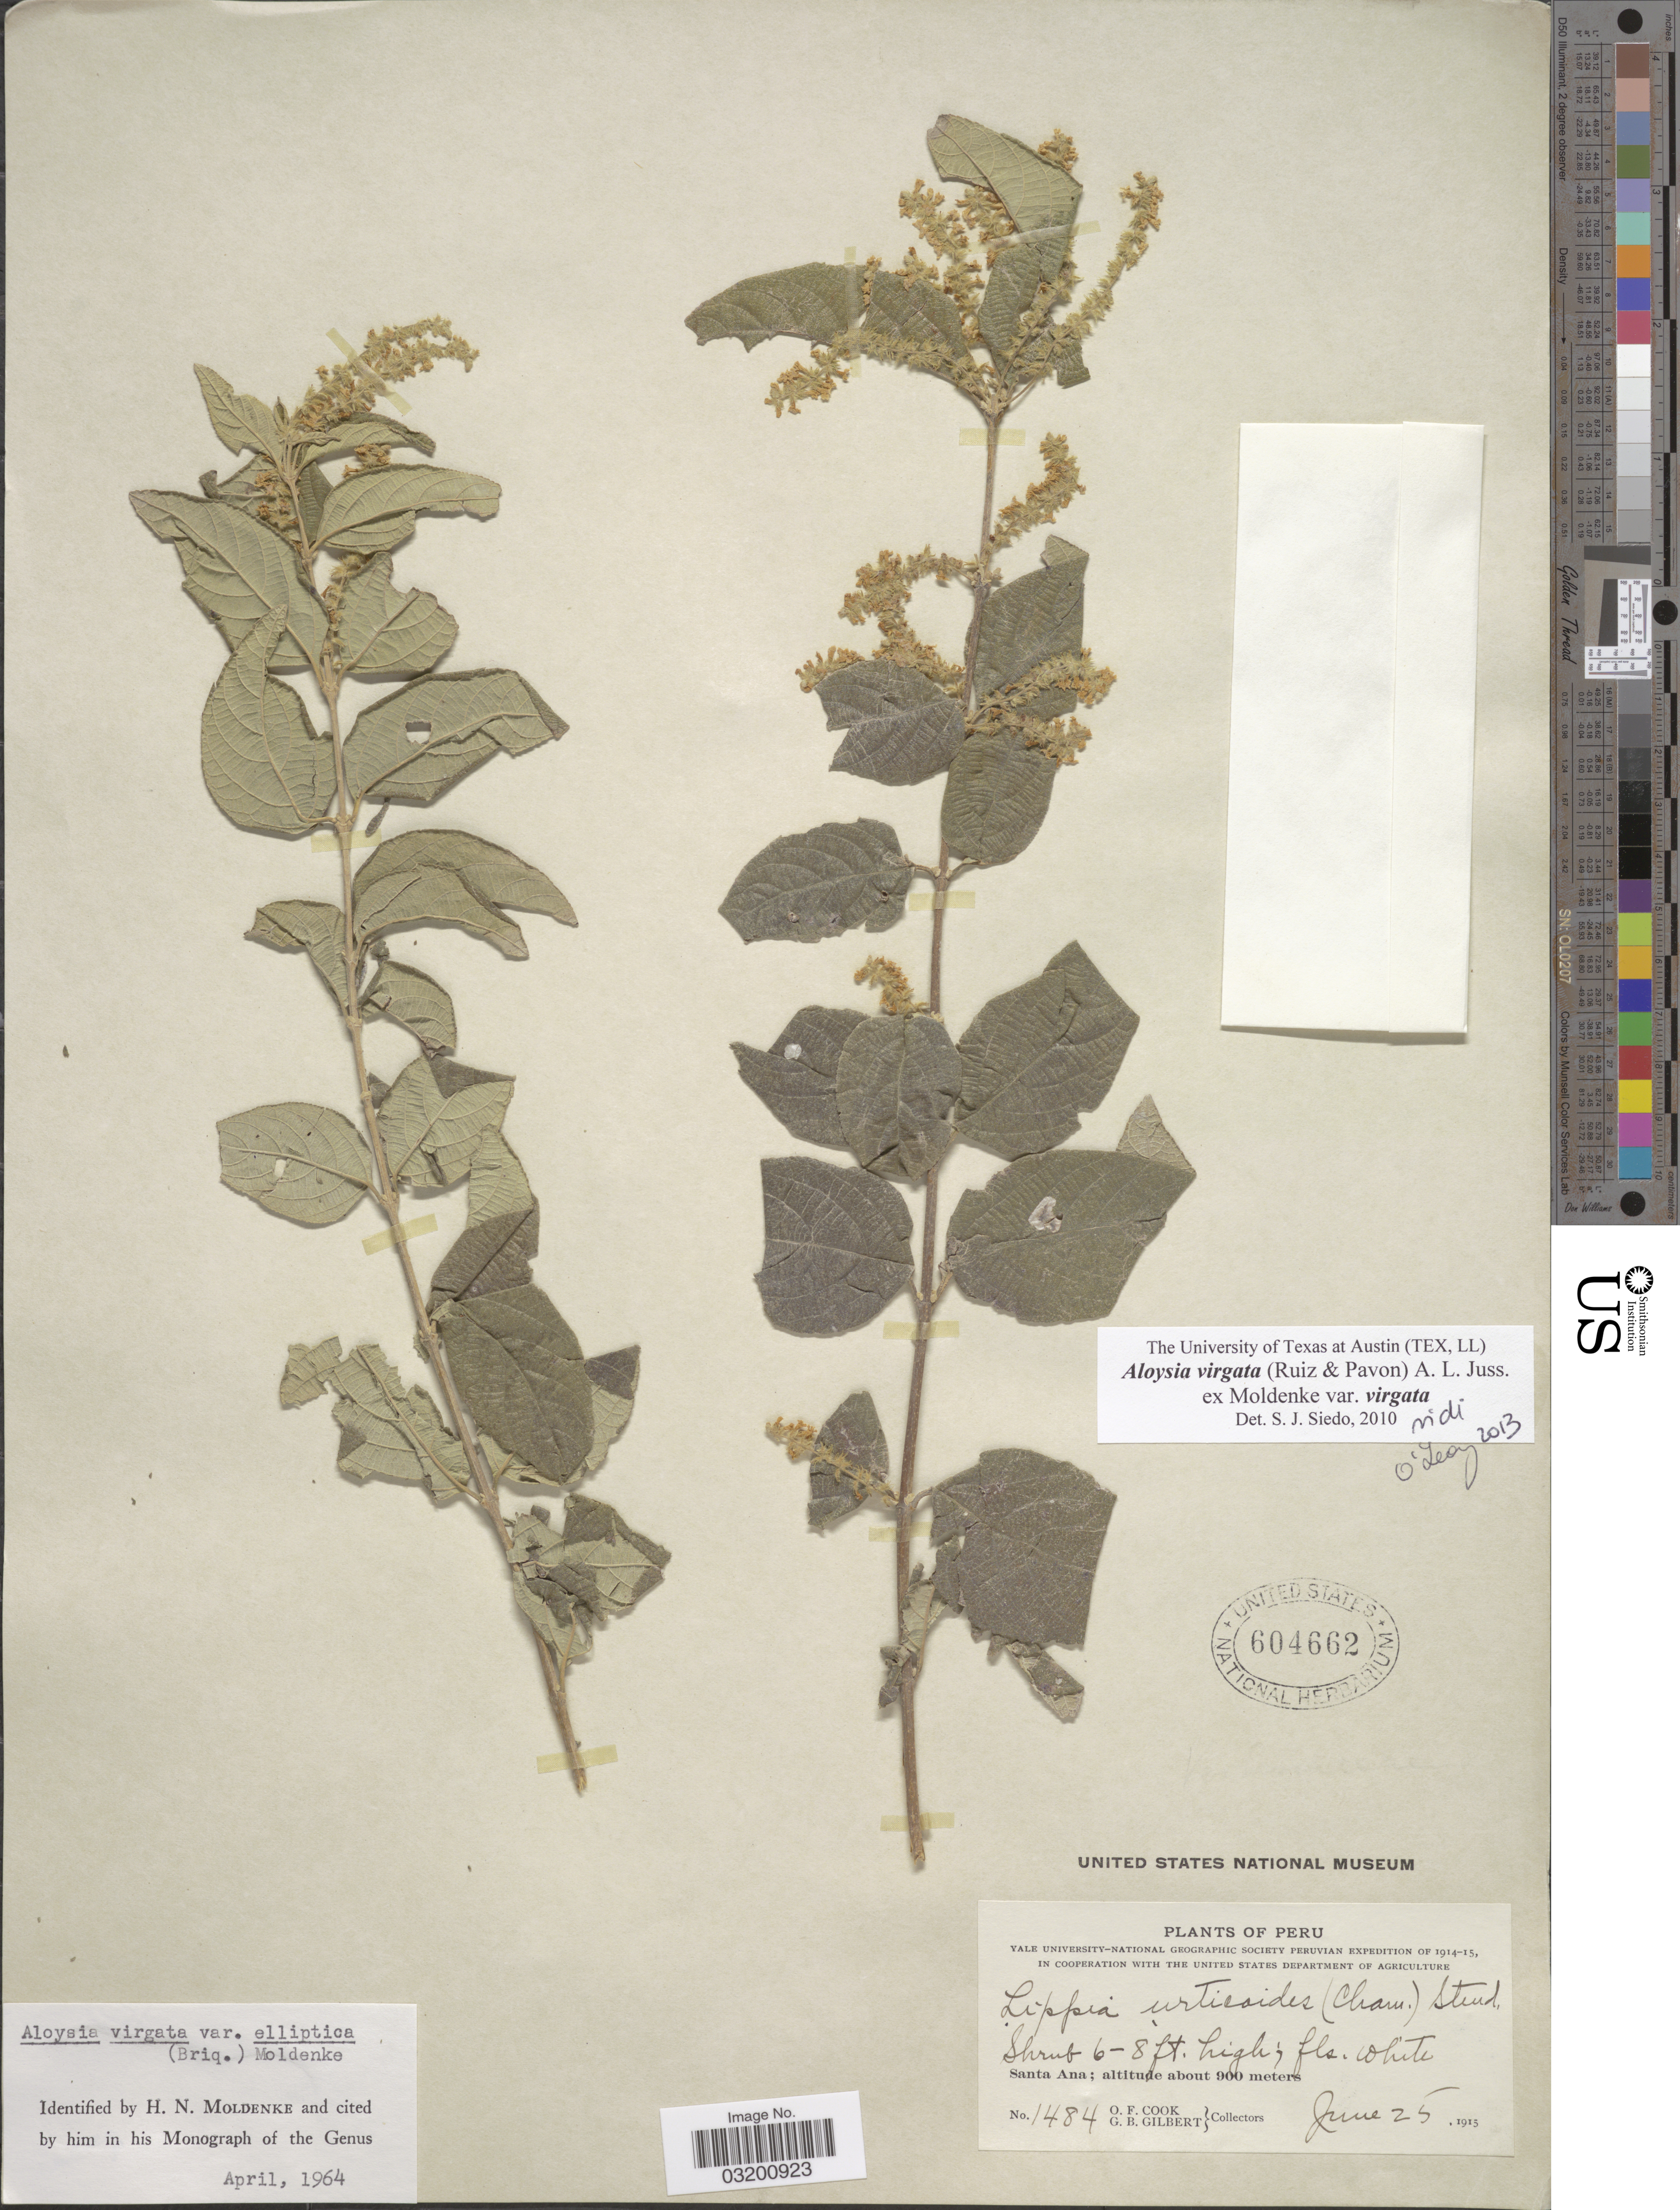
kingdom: Plantae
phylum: Tracheophyta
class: Magnoliopsida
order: Lamiales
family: Verbenaceae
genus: Aloysia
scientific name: Aloysia virgata var. virgata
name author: (Ruiz & Pav.) Juss.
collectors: O. F. Cook & G. B. Gilbert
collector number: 1484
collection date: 1915-06-25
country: Peru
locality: Santa Ana.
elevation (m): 900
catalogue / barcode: US 604662